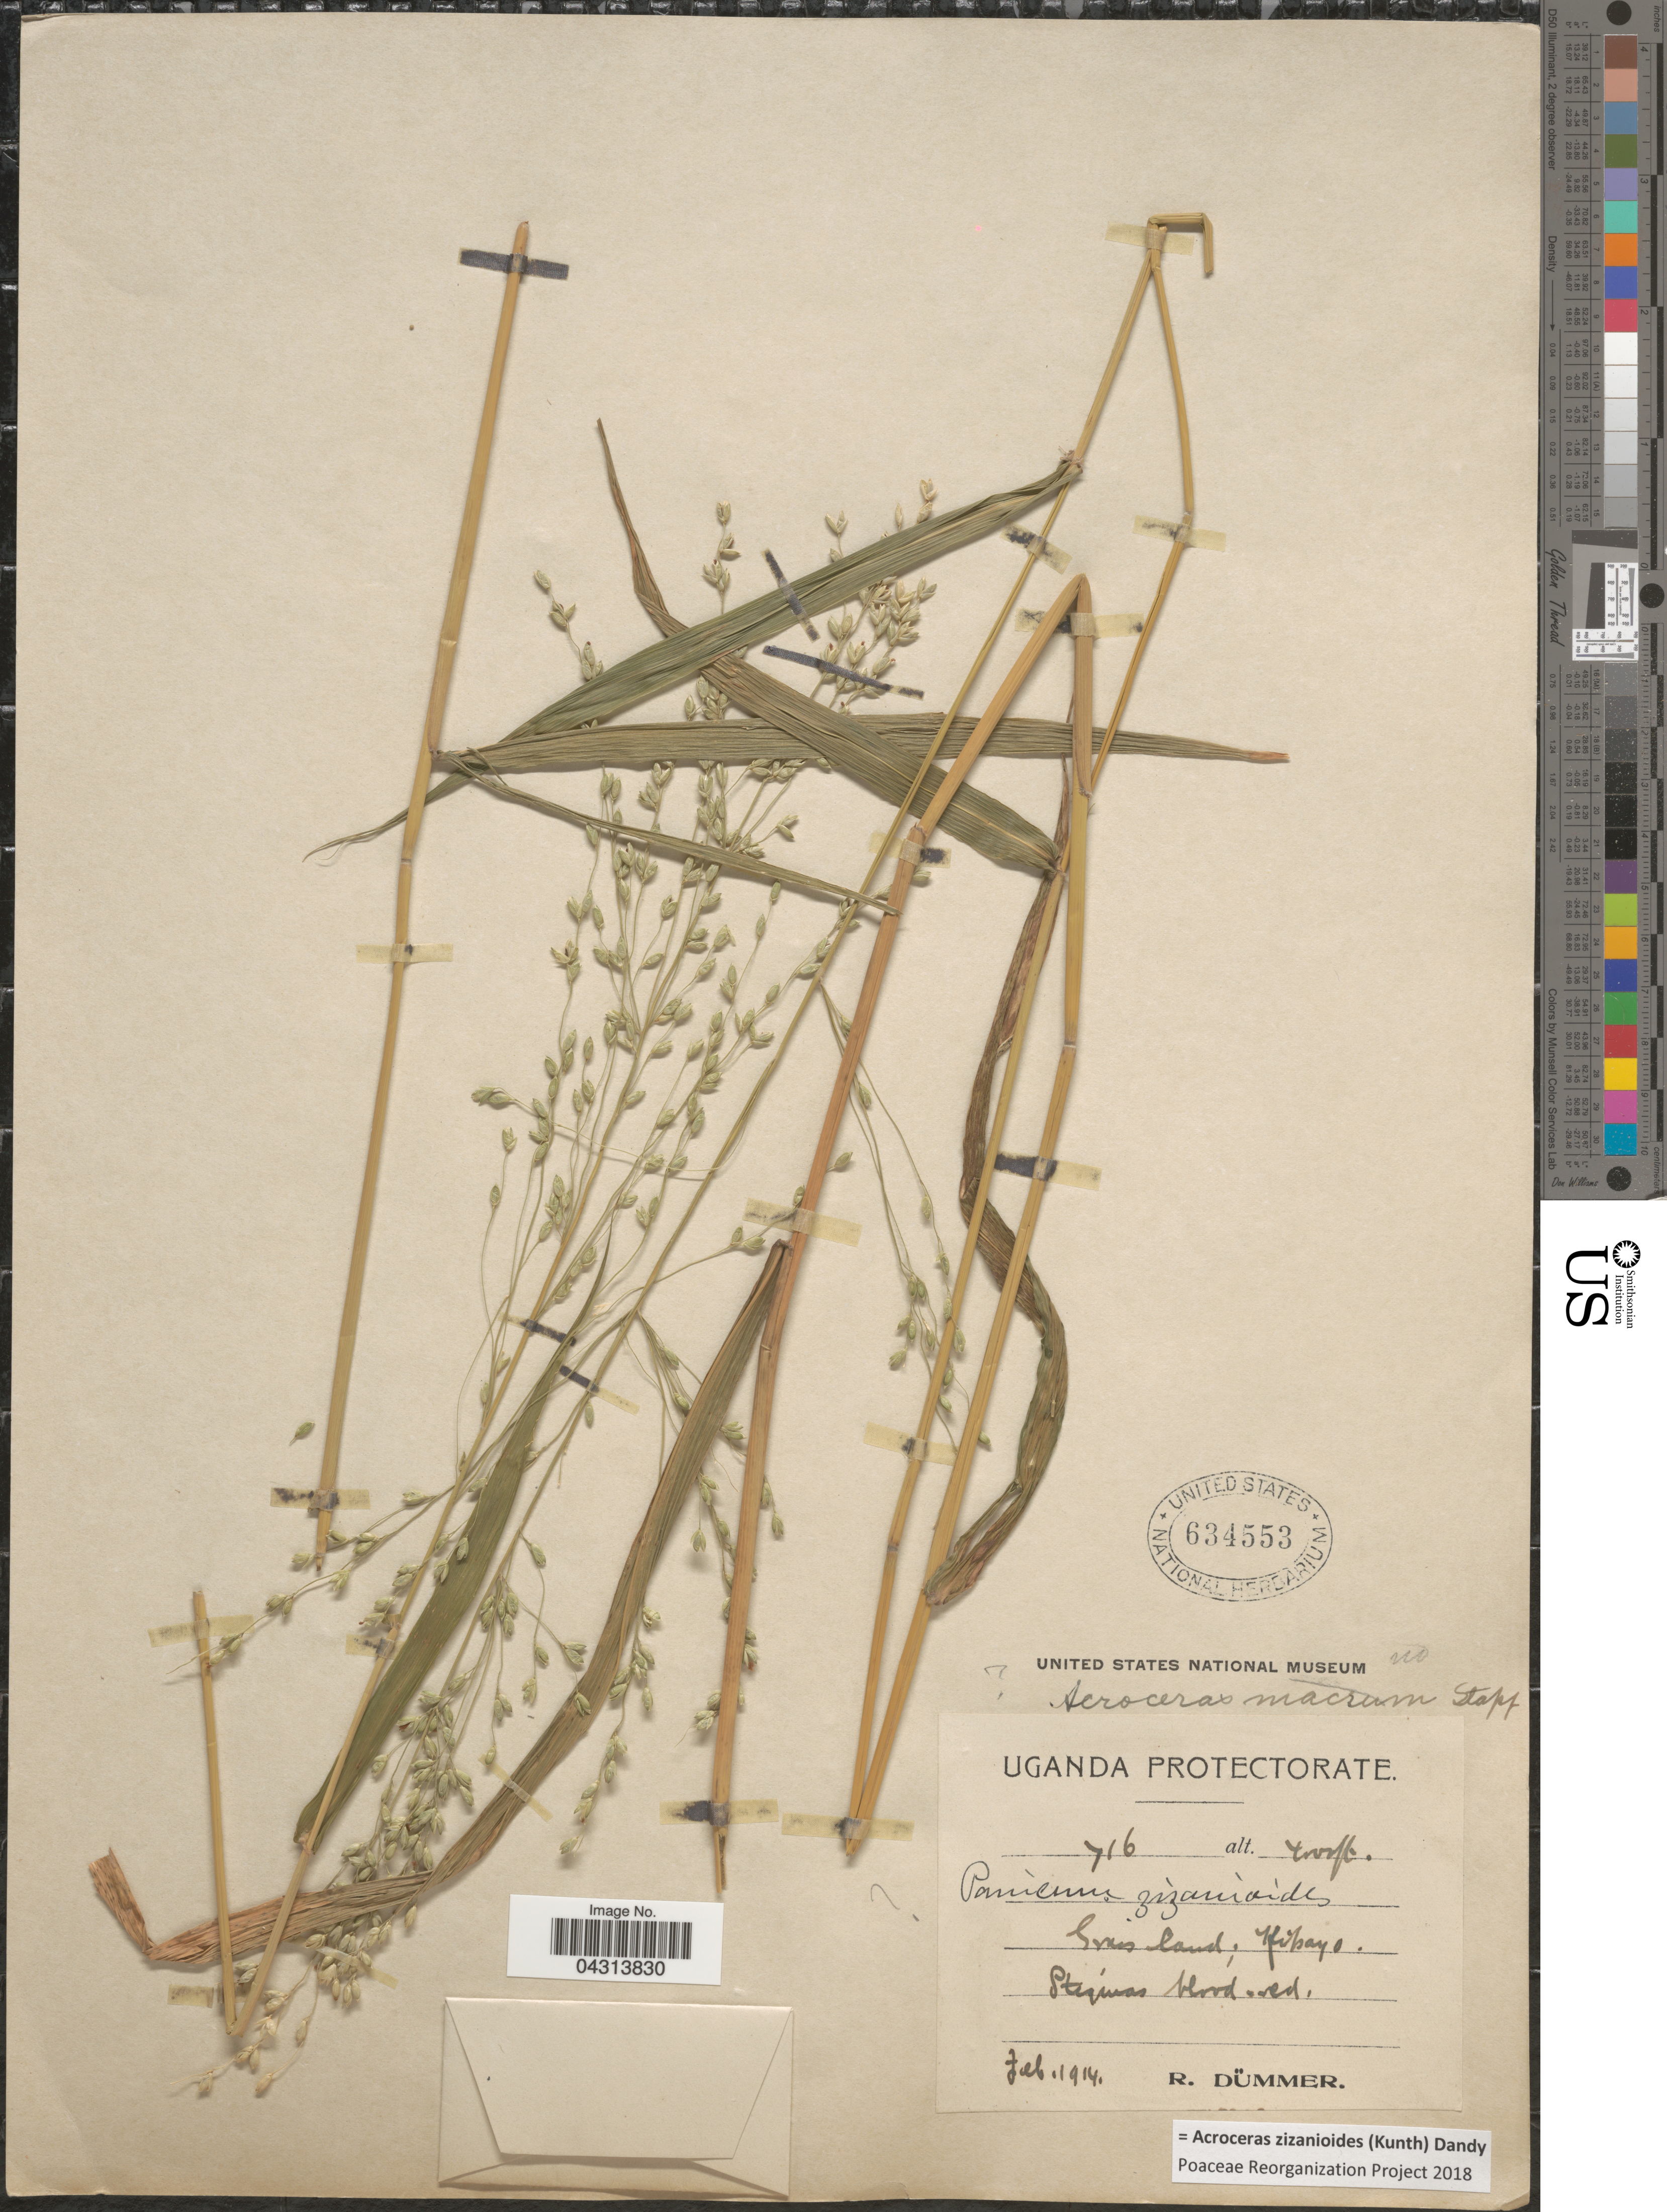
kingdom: Plantae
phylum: Tracheophyta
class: Liliopsida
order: Poales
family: Poaceae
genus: Acroceras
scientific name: Acroceras zizanioides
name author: (Kunth) Dandy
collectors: R. A. Dümmer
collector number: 716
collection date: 1914-02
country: Uganda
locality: Uganda Protectorate. Grass land; Kipayo.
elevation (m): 1219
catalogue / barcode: US 634553